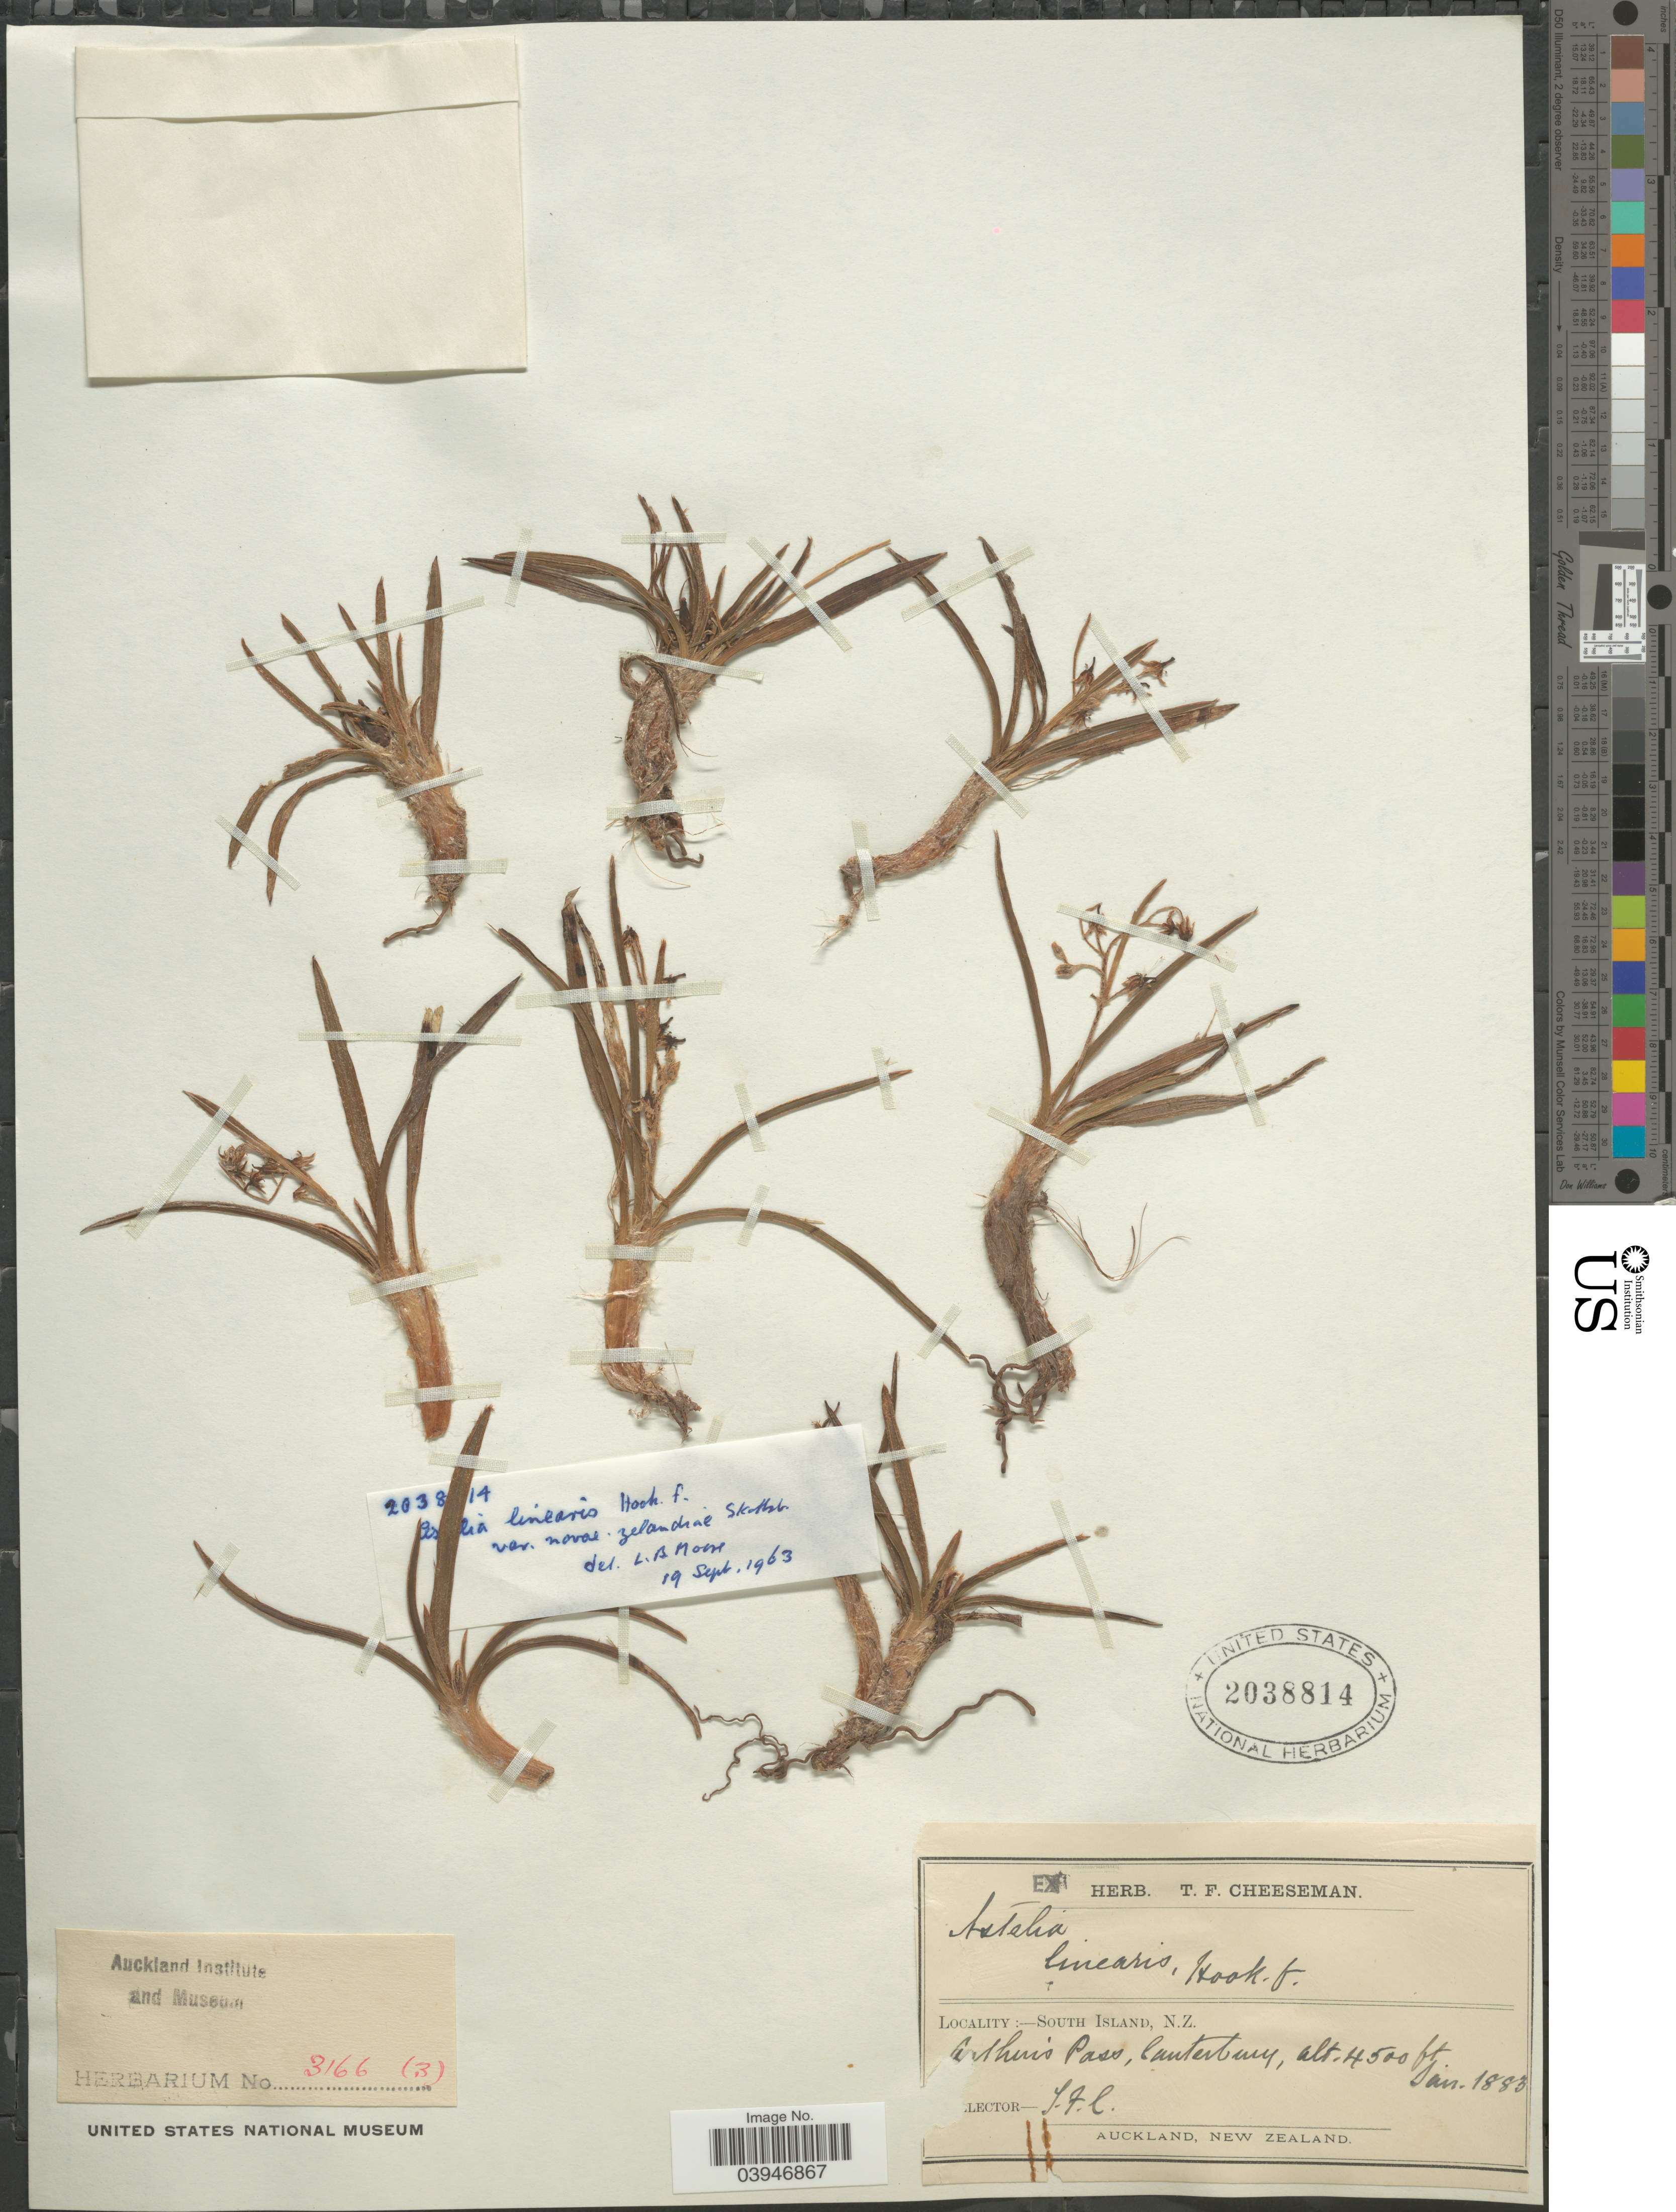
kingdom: Plantae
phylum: Tracheophyta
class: Liliopsida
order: Asparagales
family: Asteliaceae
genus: Astelia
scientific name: Astelia linearis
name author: Hook. f.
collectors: T. F. Cheeseman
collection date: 1883-01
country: New Zealand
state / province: Canterbury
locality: South Island. Arthur's Pass.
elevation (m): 1372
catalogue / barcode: US 2038814